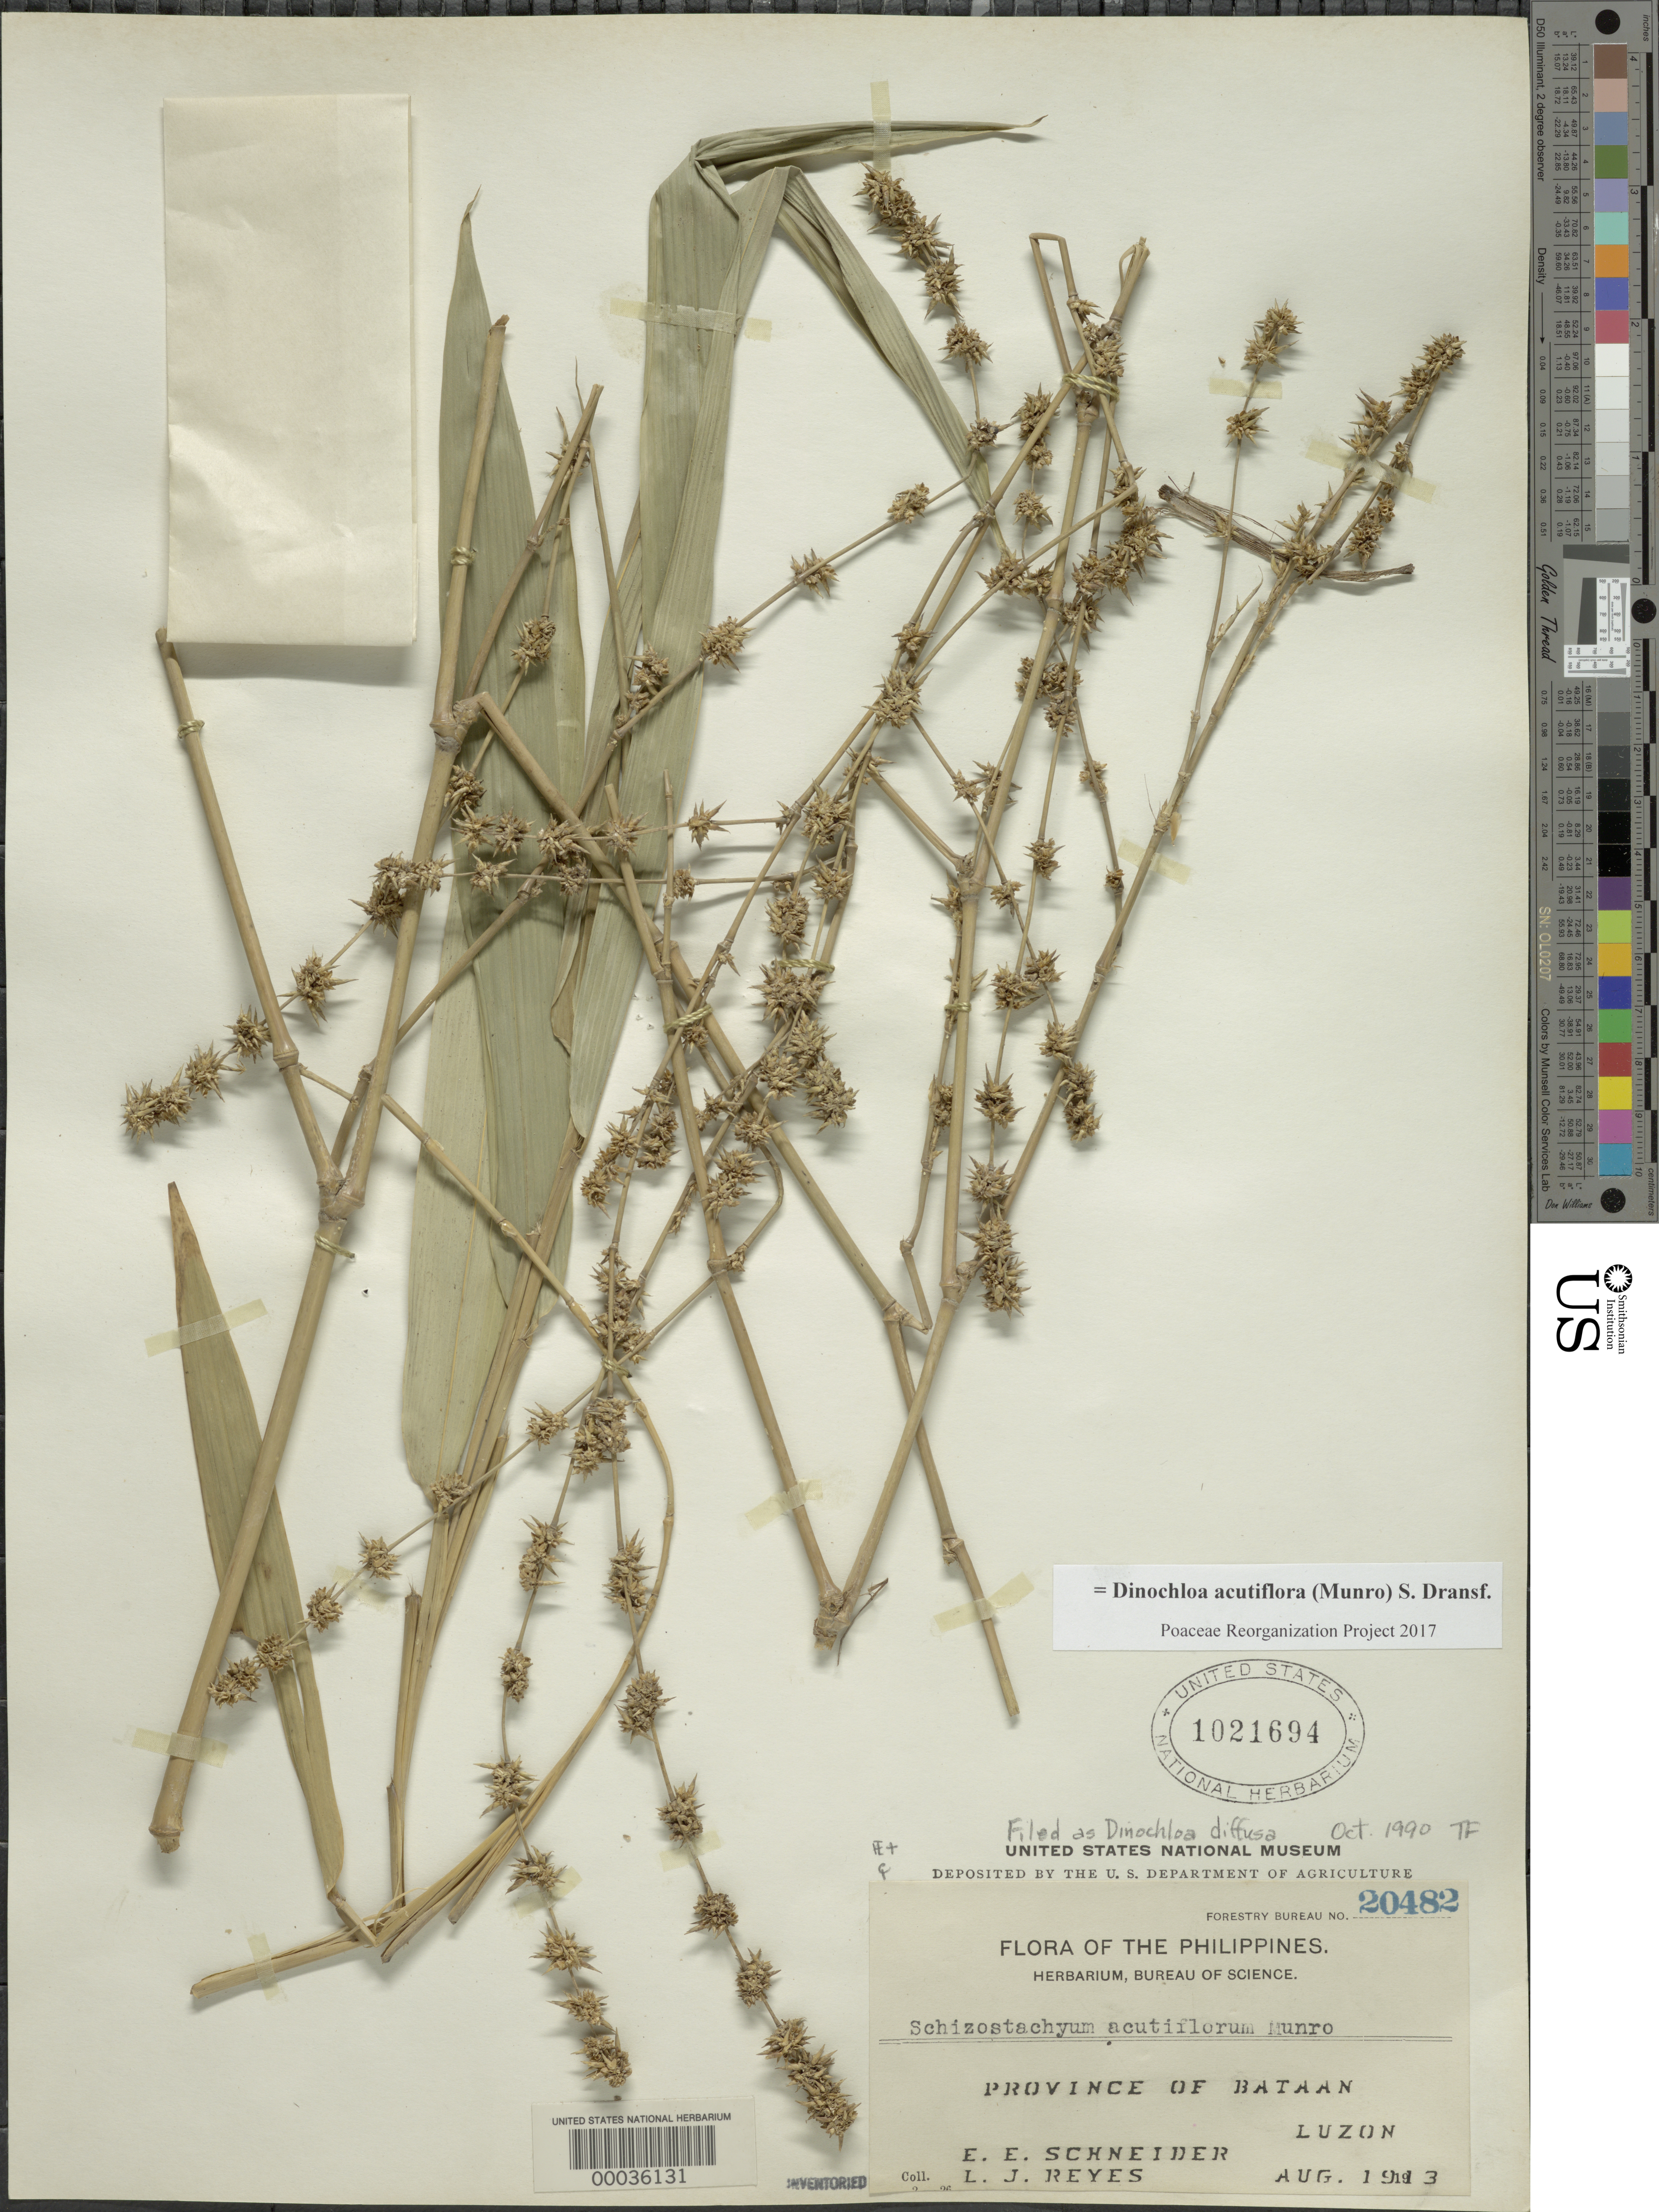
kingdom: Plantae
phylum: Tracheophyta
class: Liliopsida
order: Poales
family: Poaceae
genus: Dinochloa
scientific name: Dinochloa diffusa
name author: (Blanco) Merr.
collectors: E. E. Schneider & L. Reyes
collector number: Pfb 20482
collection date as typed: Aug 1913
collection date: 1913-08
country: Philippines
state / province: Central Luzon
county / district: Bataan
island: Luzon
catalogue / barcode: US 1021694